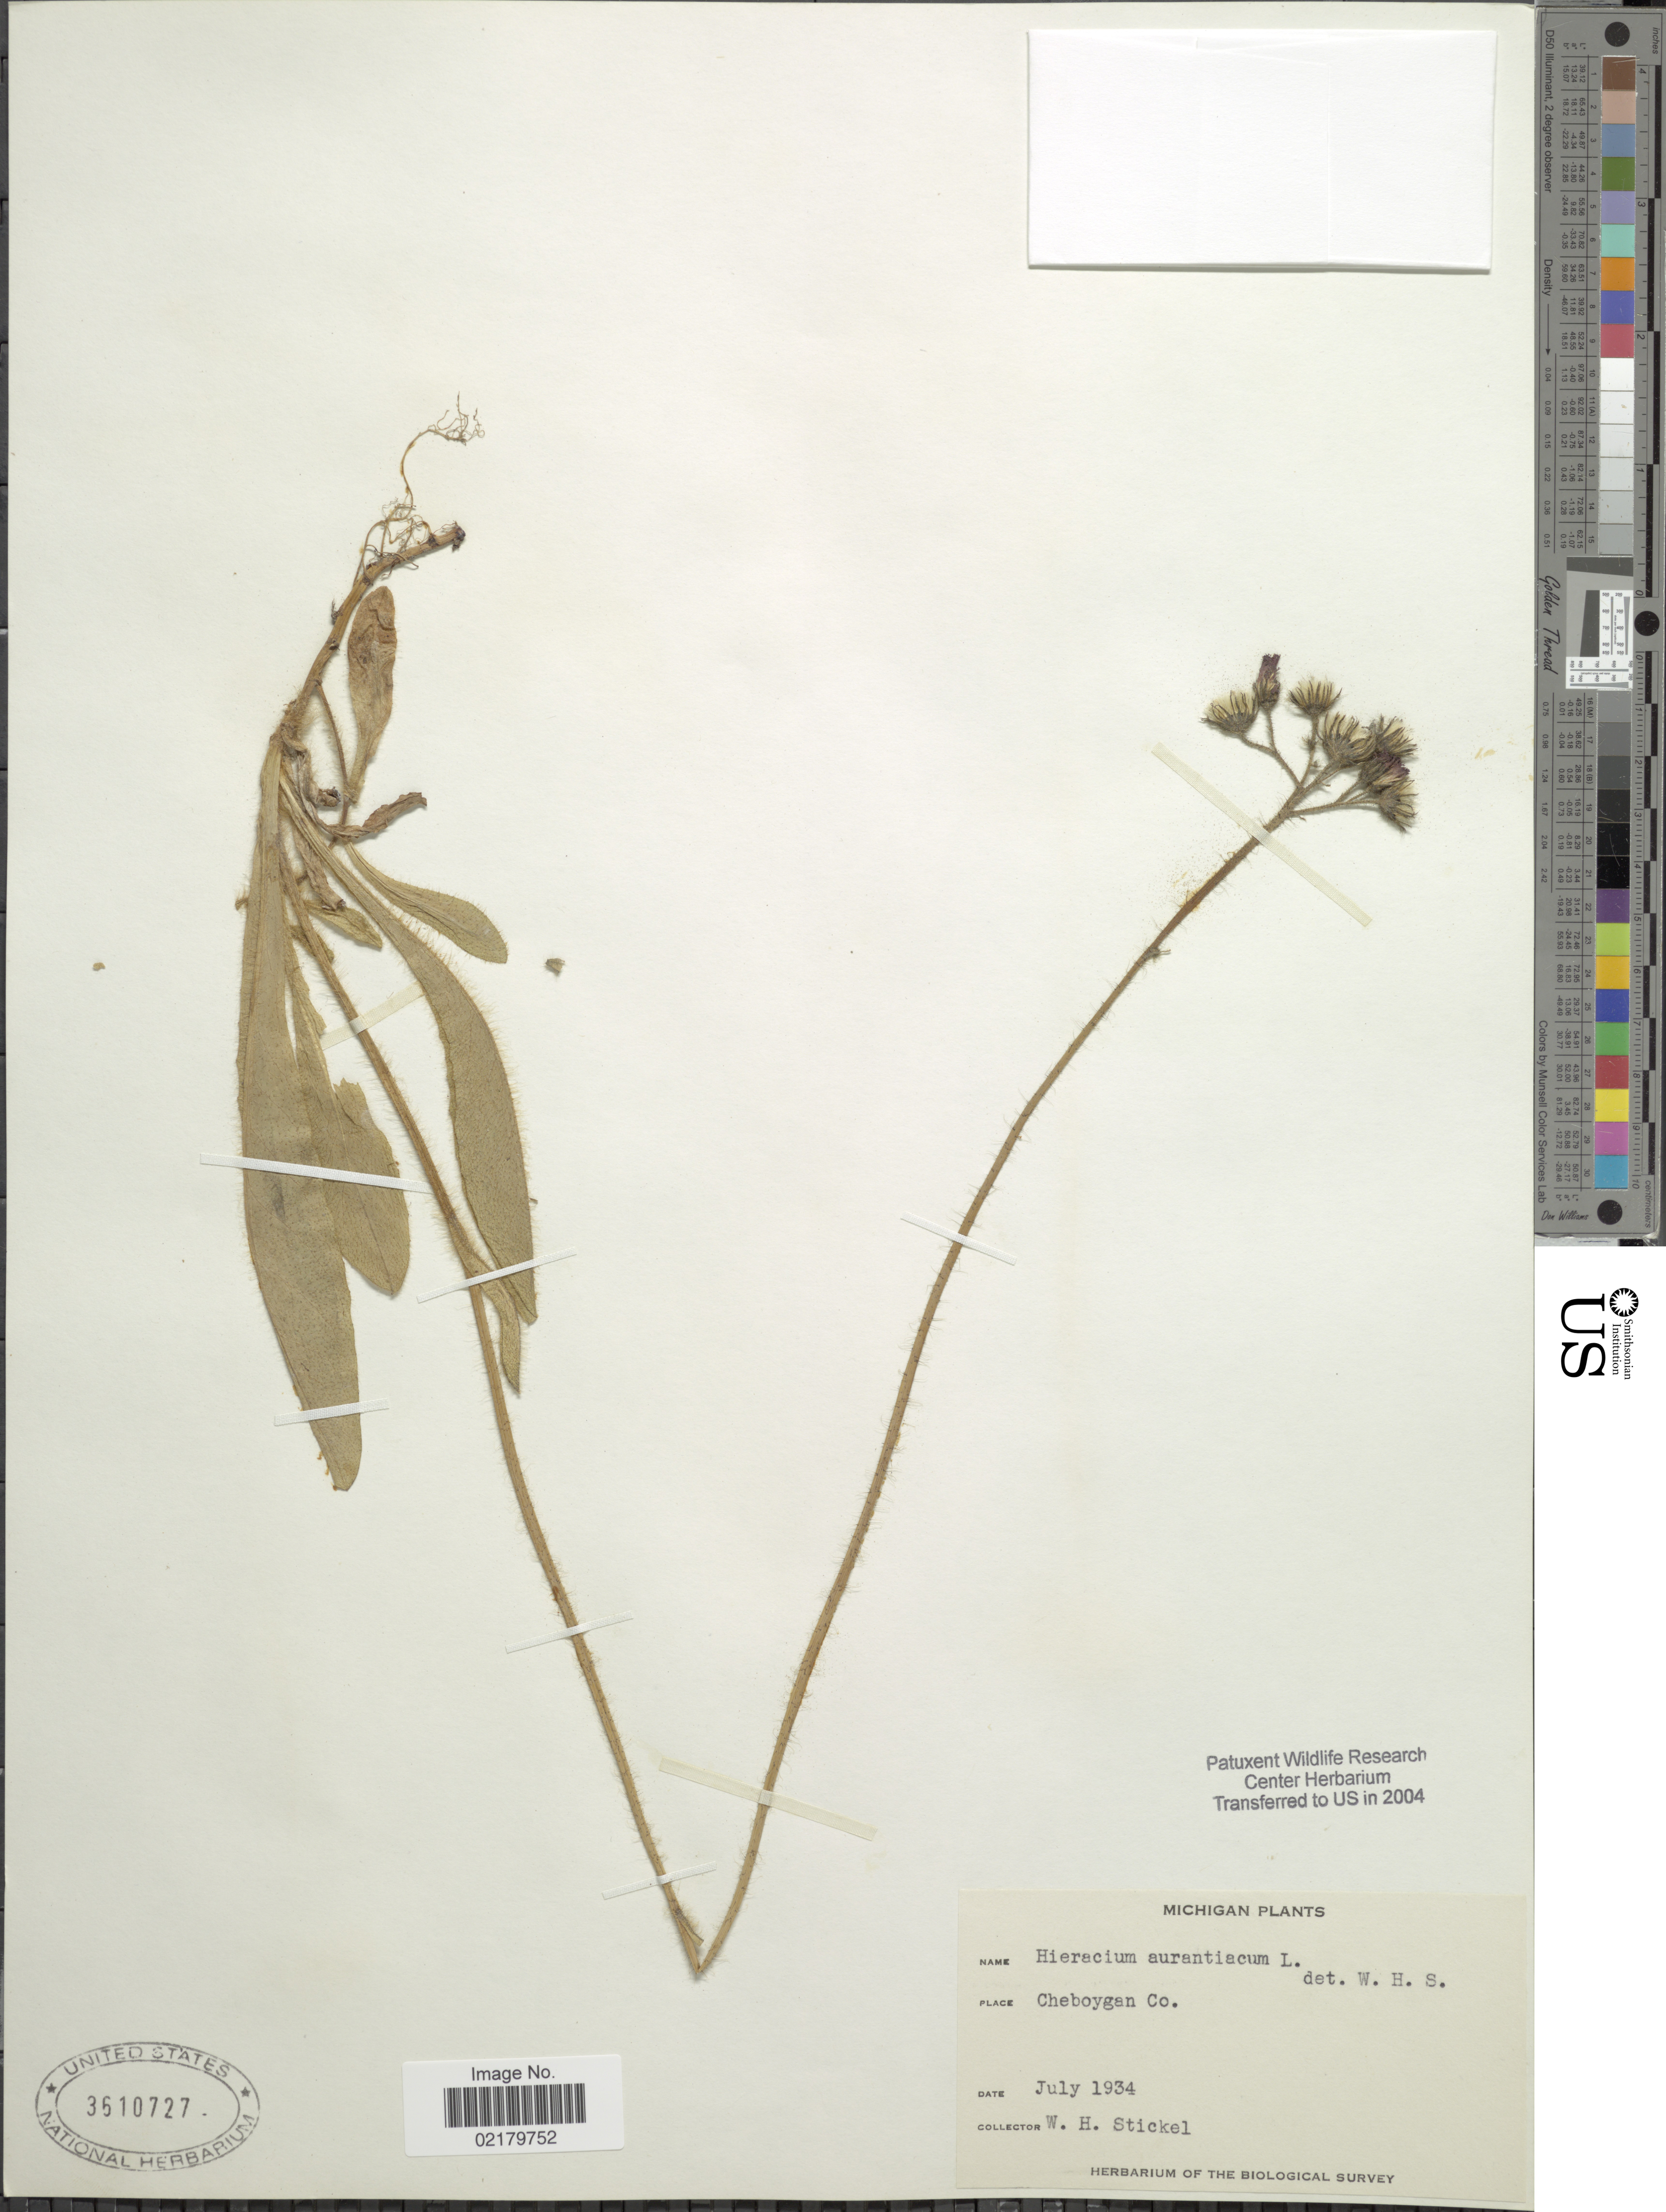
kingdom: Plantae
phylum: Tracheophyta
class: Magnoliopsida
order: Asterales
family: Asteraceae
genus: Pilosella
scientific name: Pilosella aurantiaca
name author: (L.) F.W. Schultz & Sch. Bip.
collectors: W. Stickel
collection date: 1934-07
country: United States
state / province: Michigan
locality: Cheboygan Co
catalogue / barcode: US 3610727